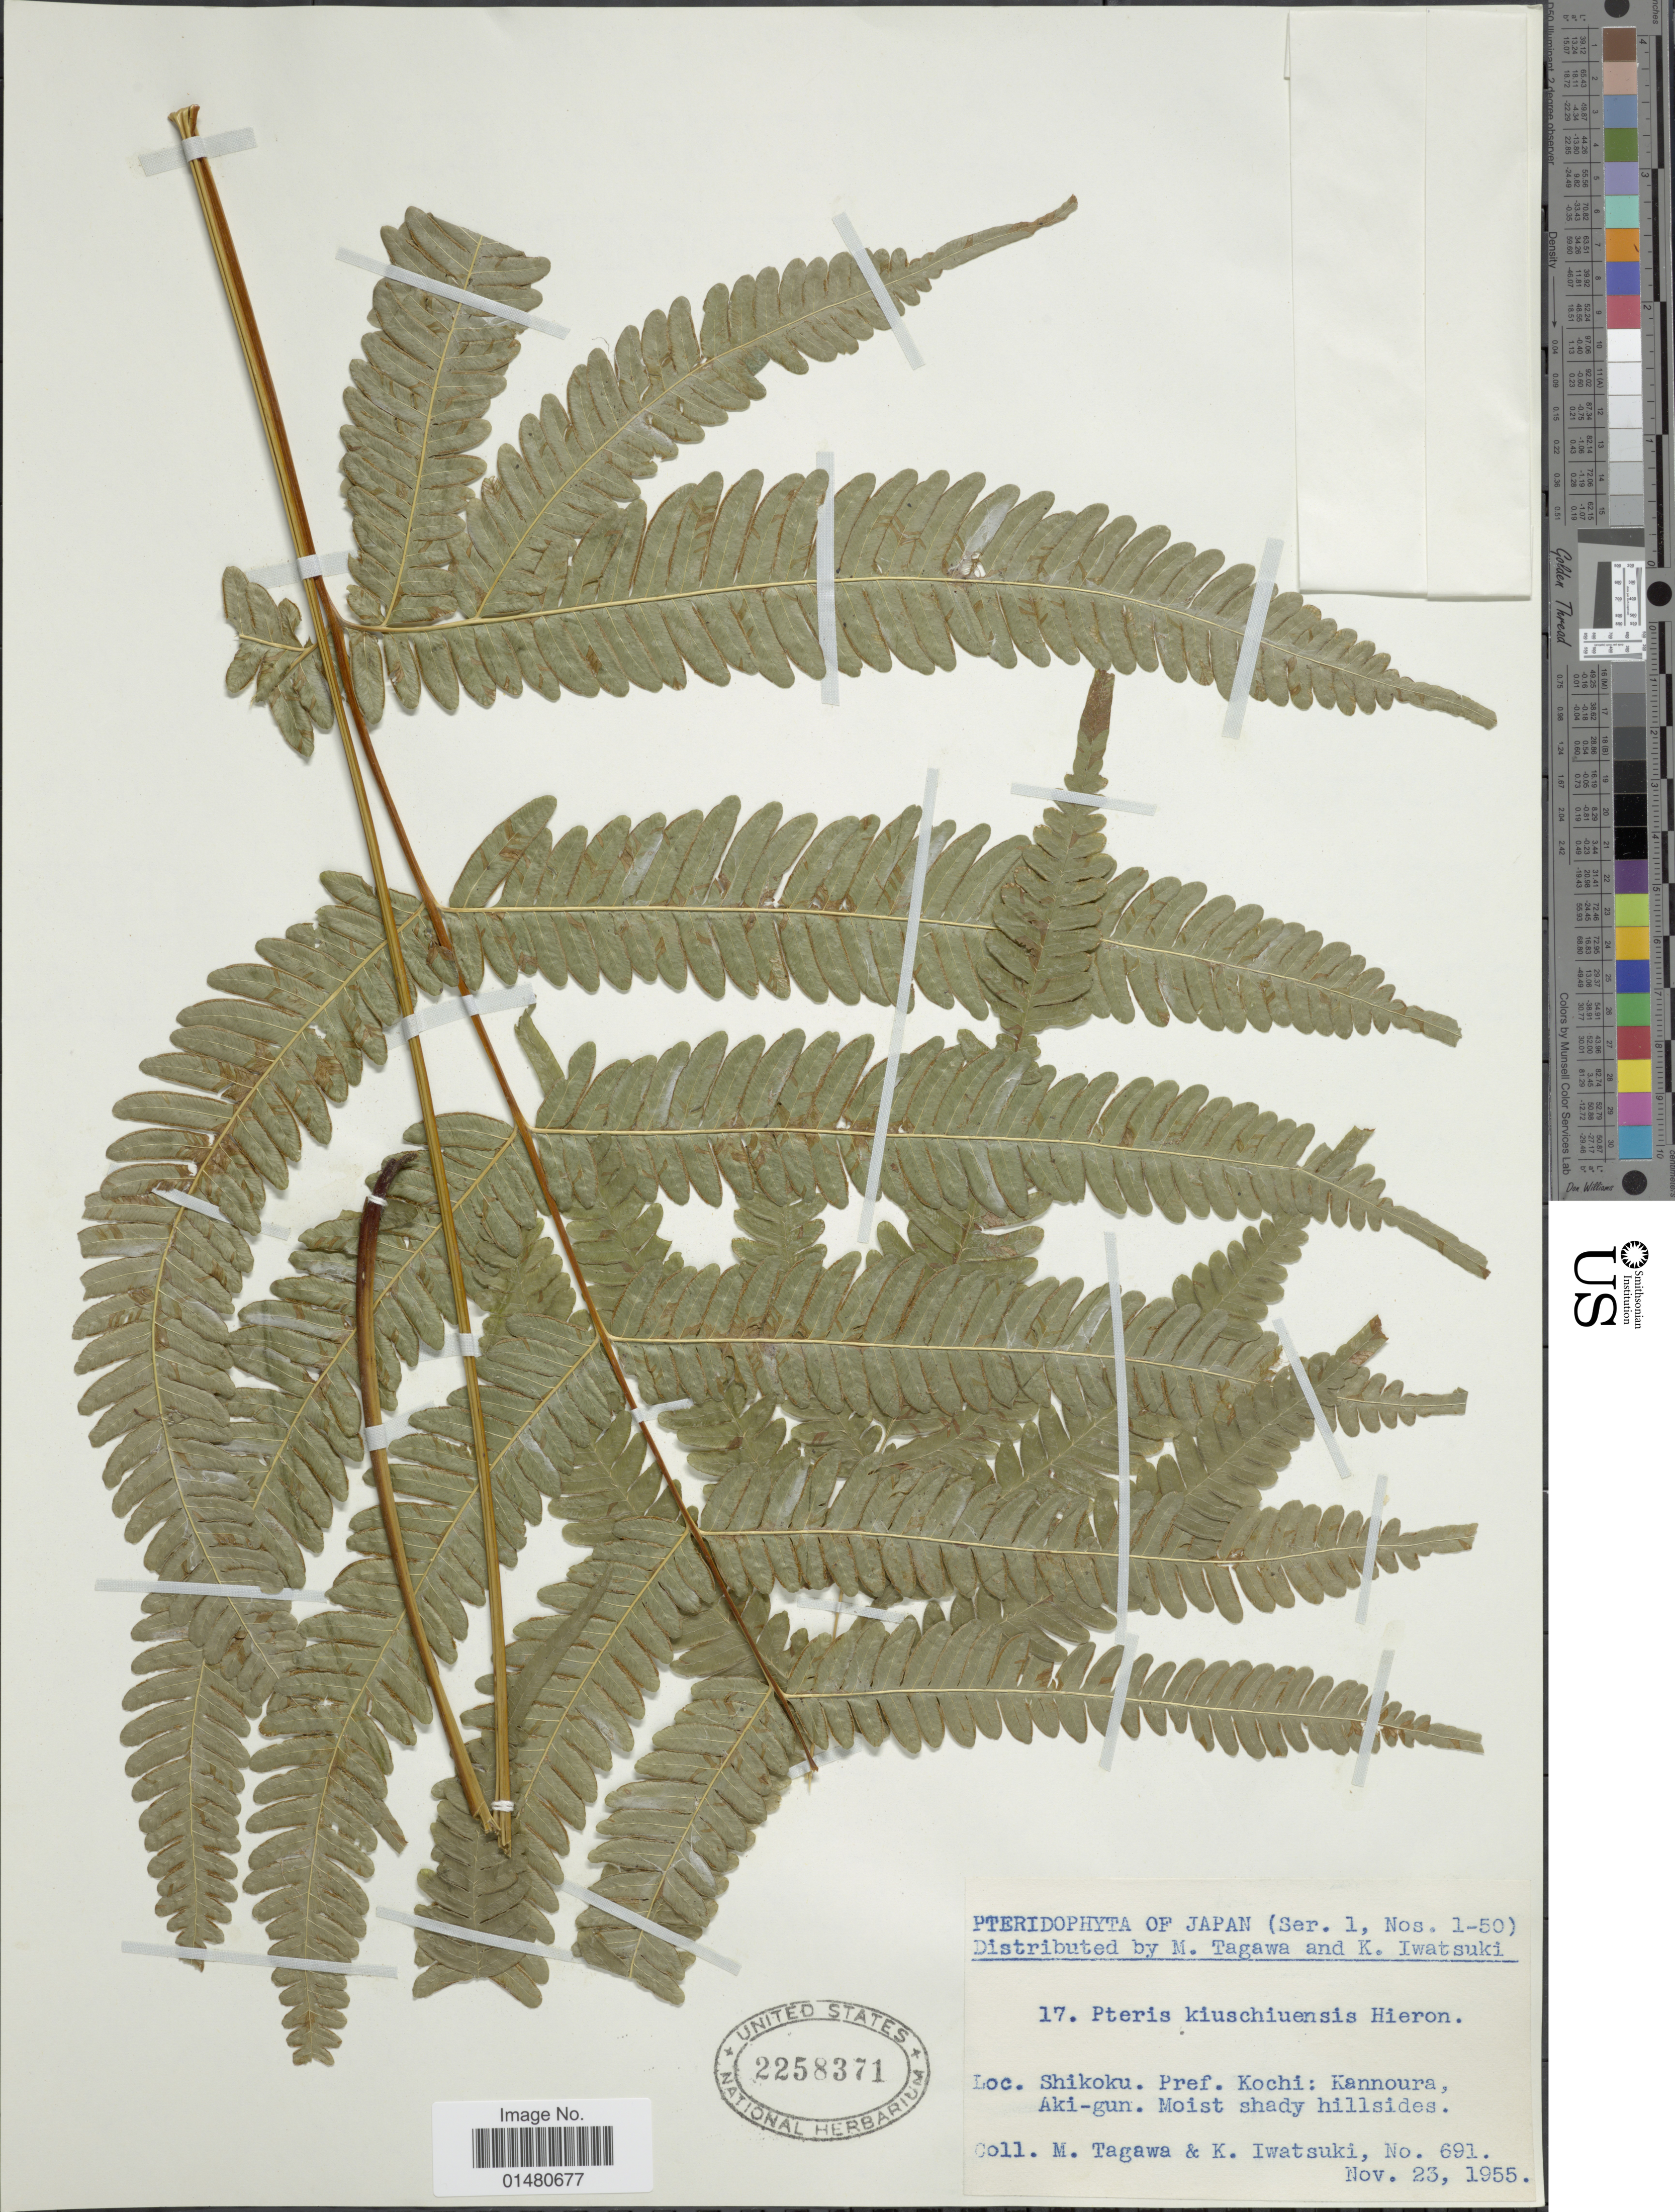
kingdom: Plantae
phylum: Tracheophyta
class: Polypodiopsida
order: Polypodiales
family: Pteridaceae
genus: Pteris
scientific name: Pteris kiuschiuensis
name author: Hieron.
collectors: M. Tagawa & K. Iwatsuki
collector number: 691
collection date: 1955-11-23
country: Japan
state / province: Koti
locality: Shikoku Pref Koch: Kochi: Kannoura, Aki-gun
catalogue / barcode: US 2258371